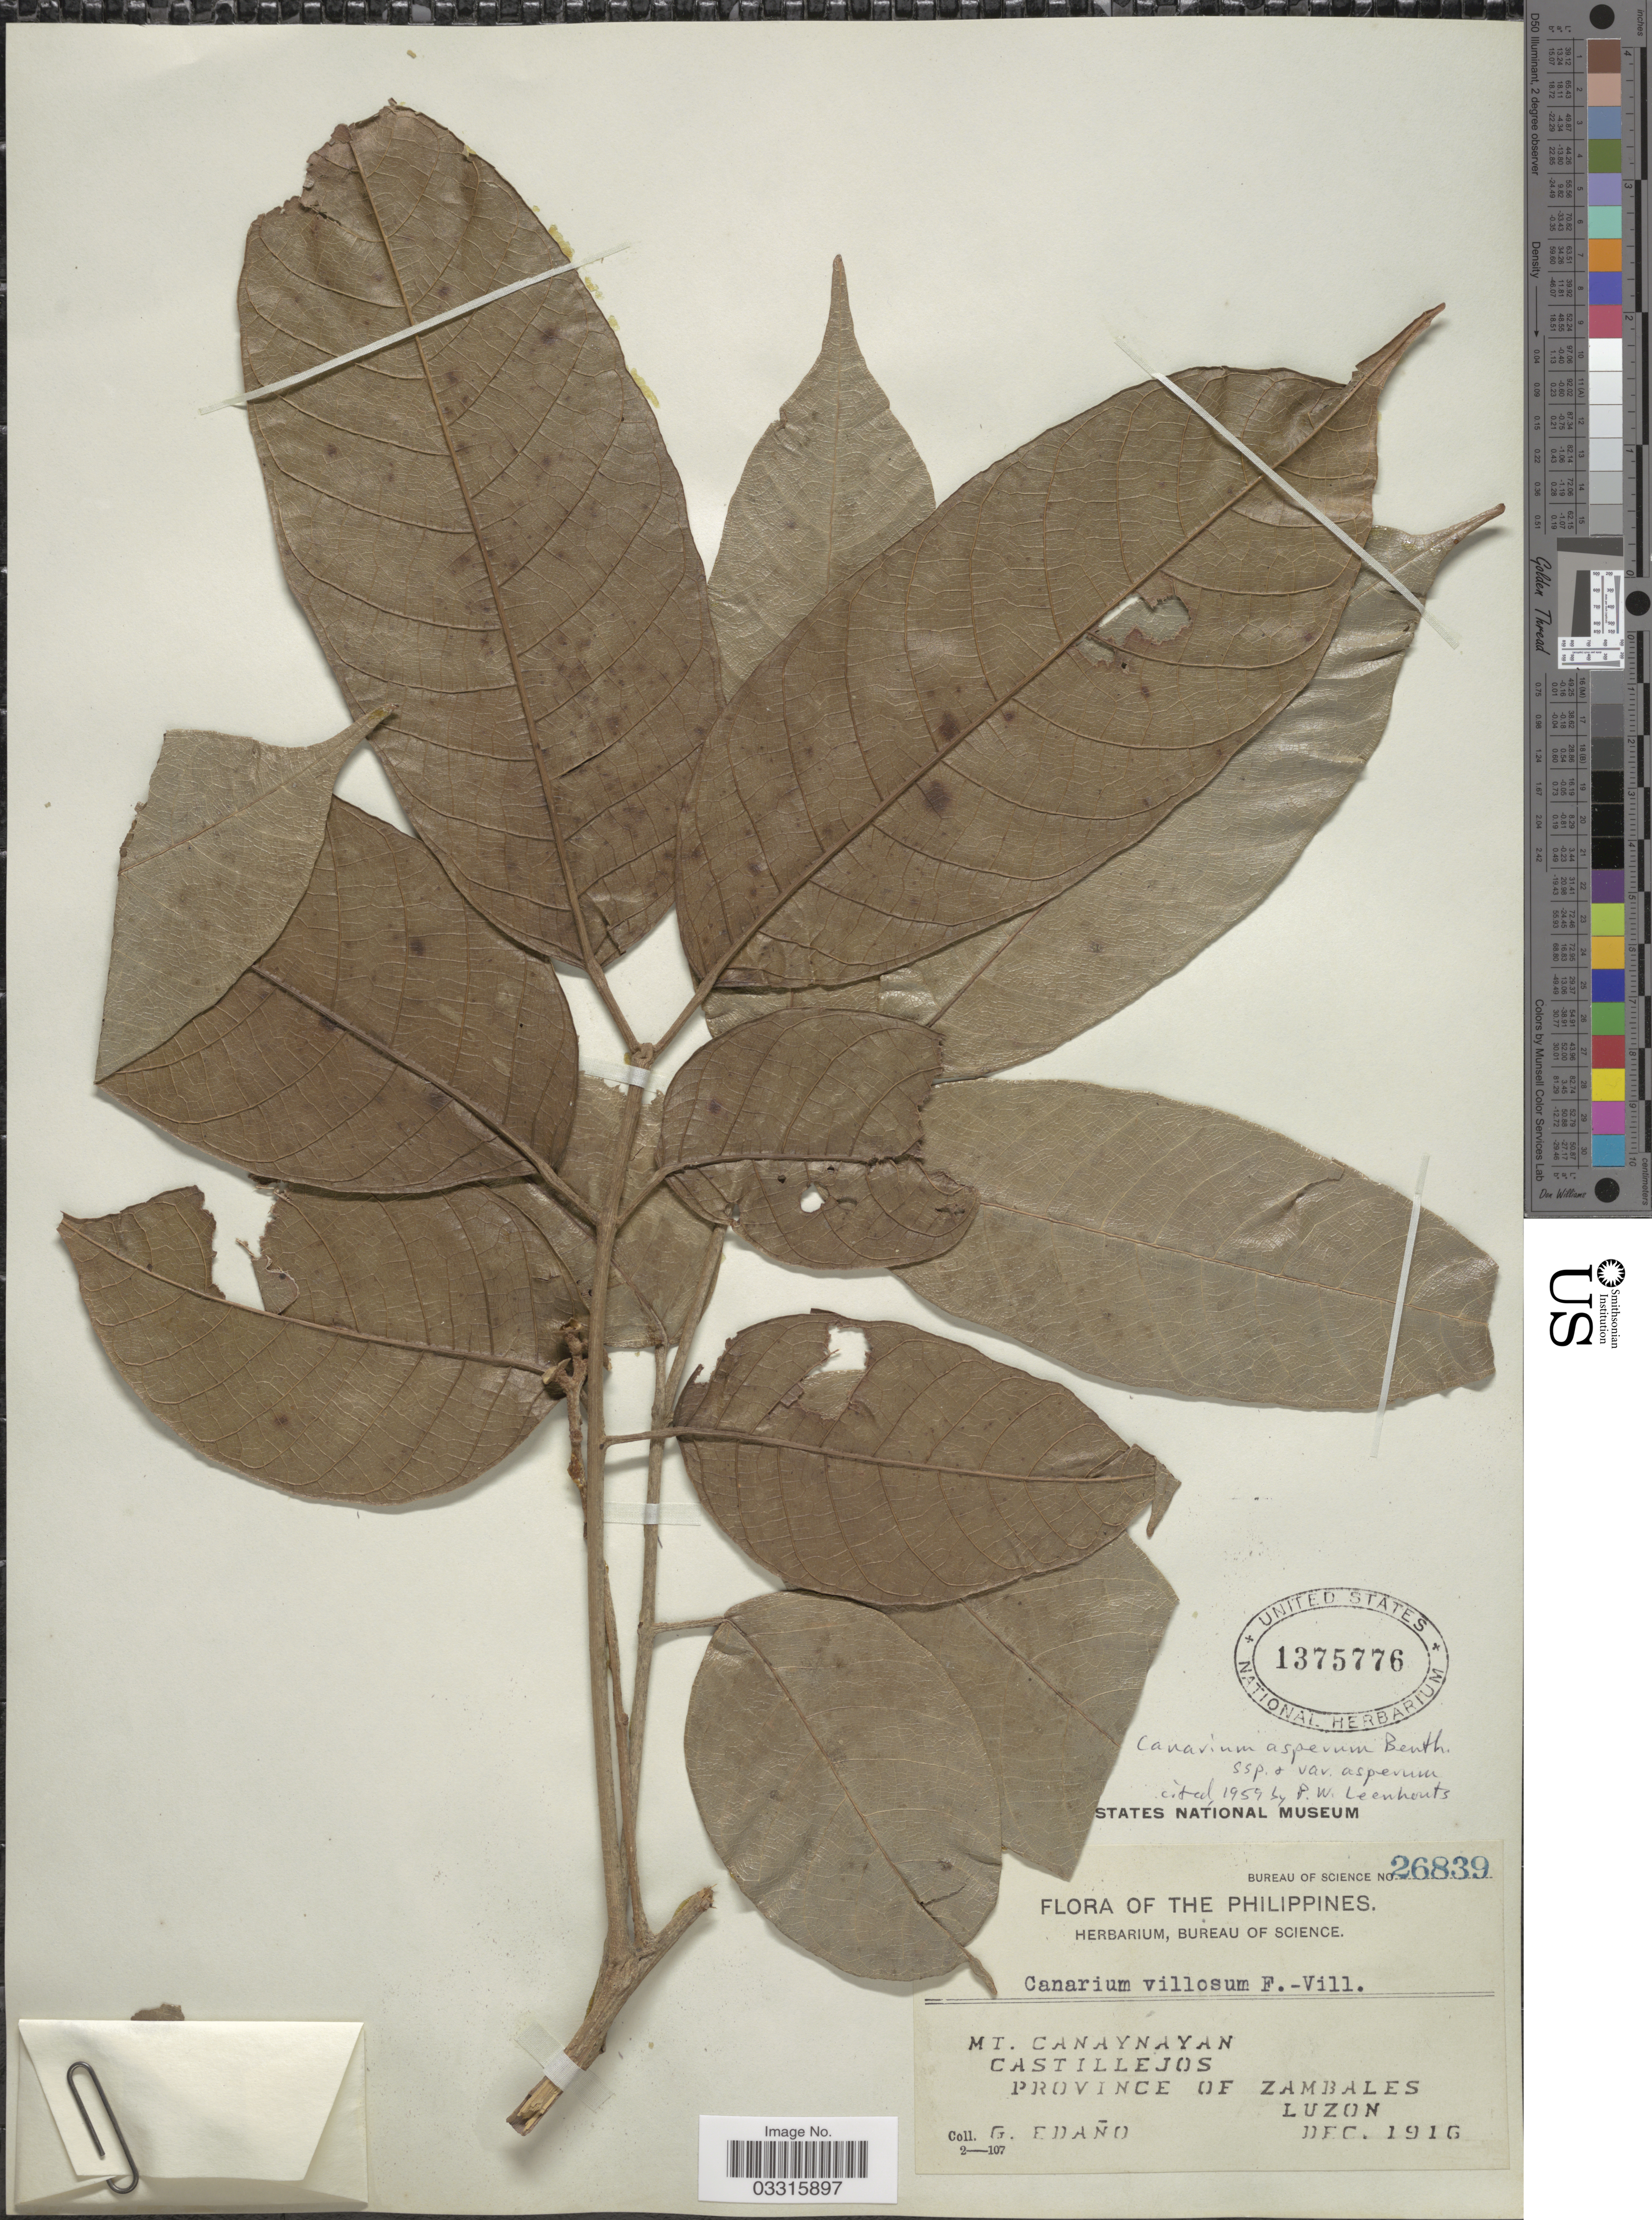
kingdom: Plantae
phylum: Tracheophyta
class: Magnoliopsida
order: Sapindales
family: Burseraceae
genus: Canarium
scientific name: Canarium asperum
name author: Benth.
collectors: G. Edaño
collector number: Bureau of Science 26839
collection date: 1916-12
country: Philippines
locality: Mt. Canaynayan. Castillejos. Province of Zambales.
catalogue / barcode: US 1375776